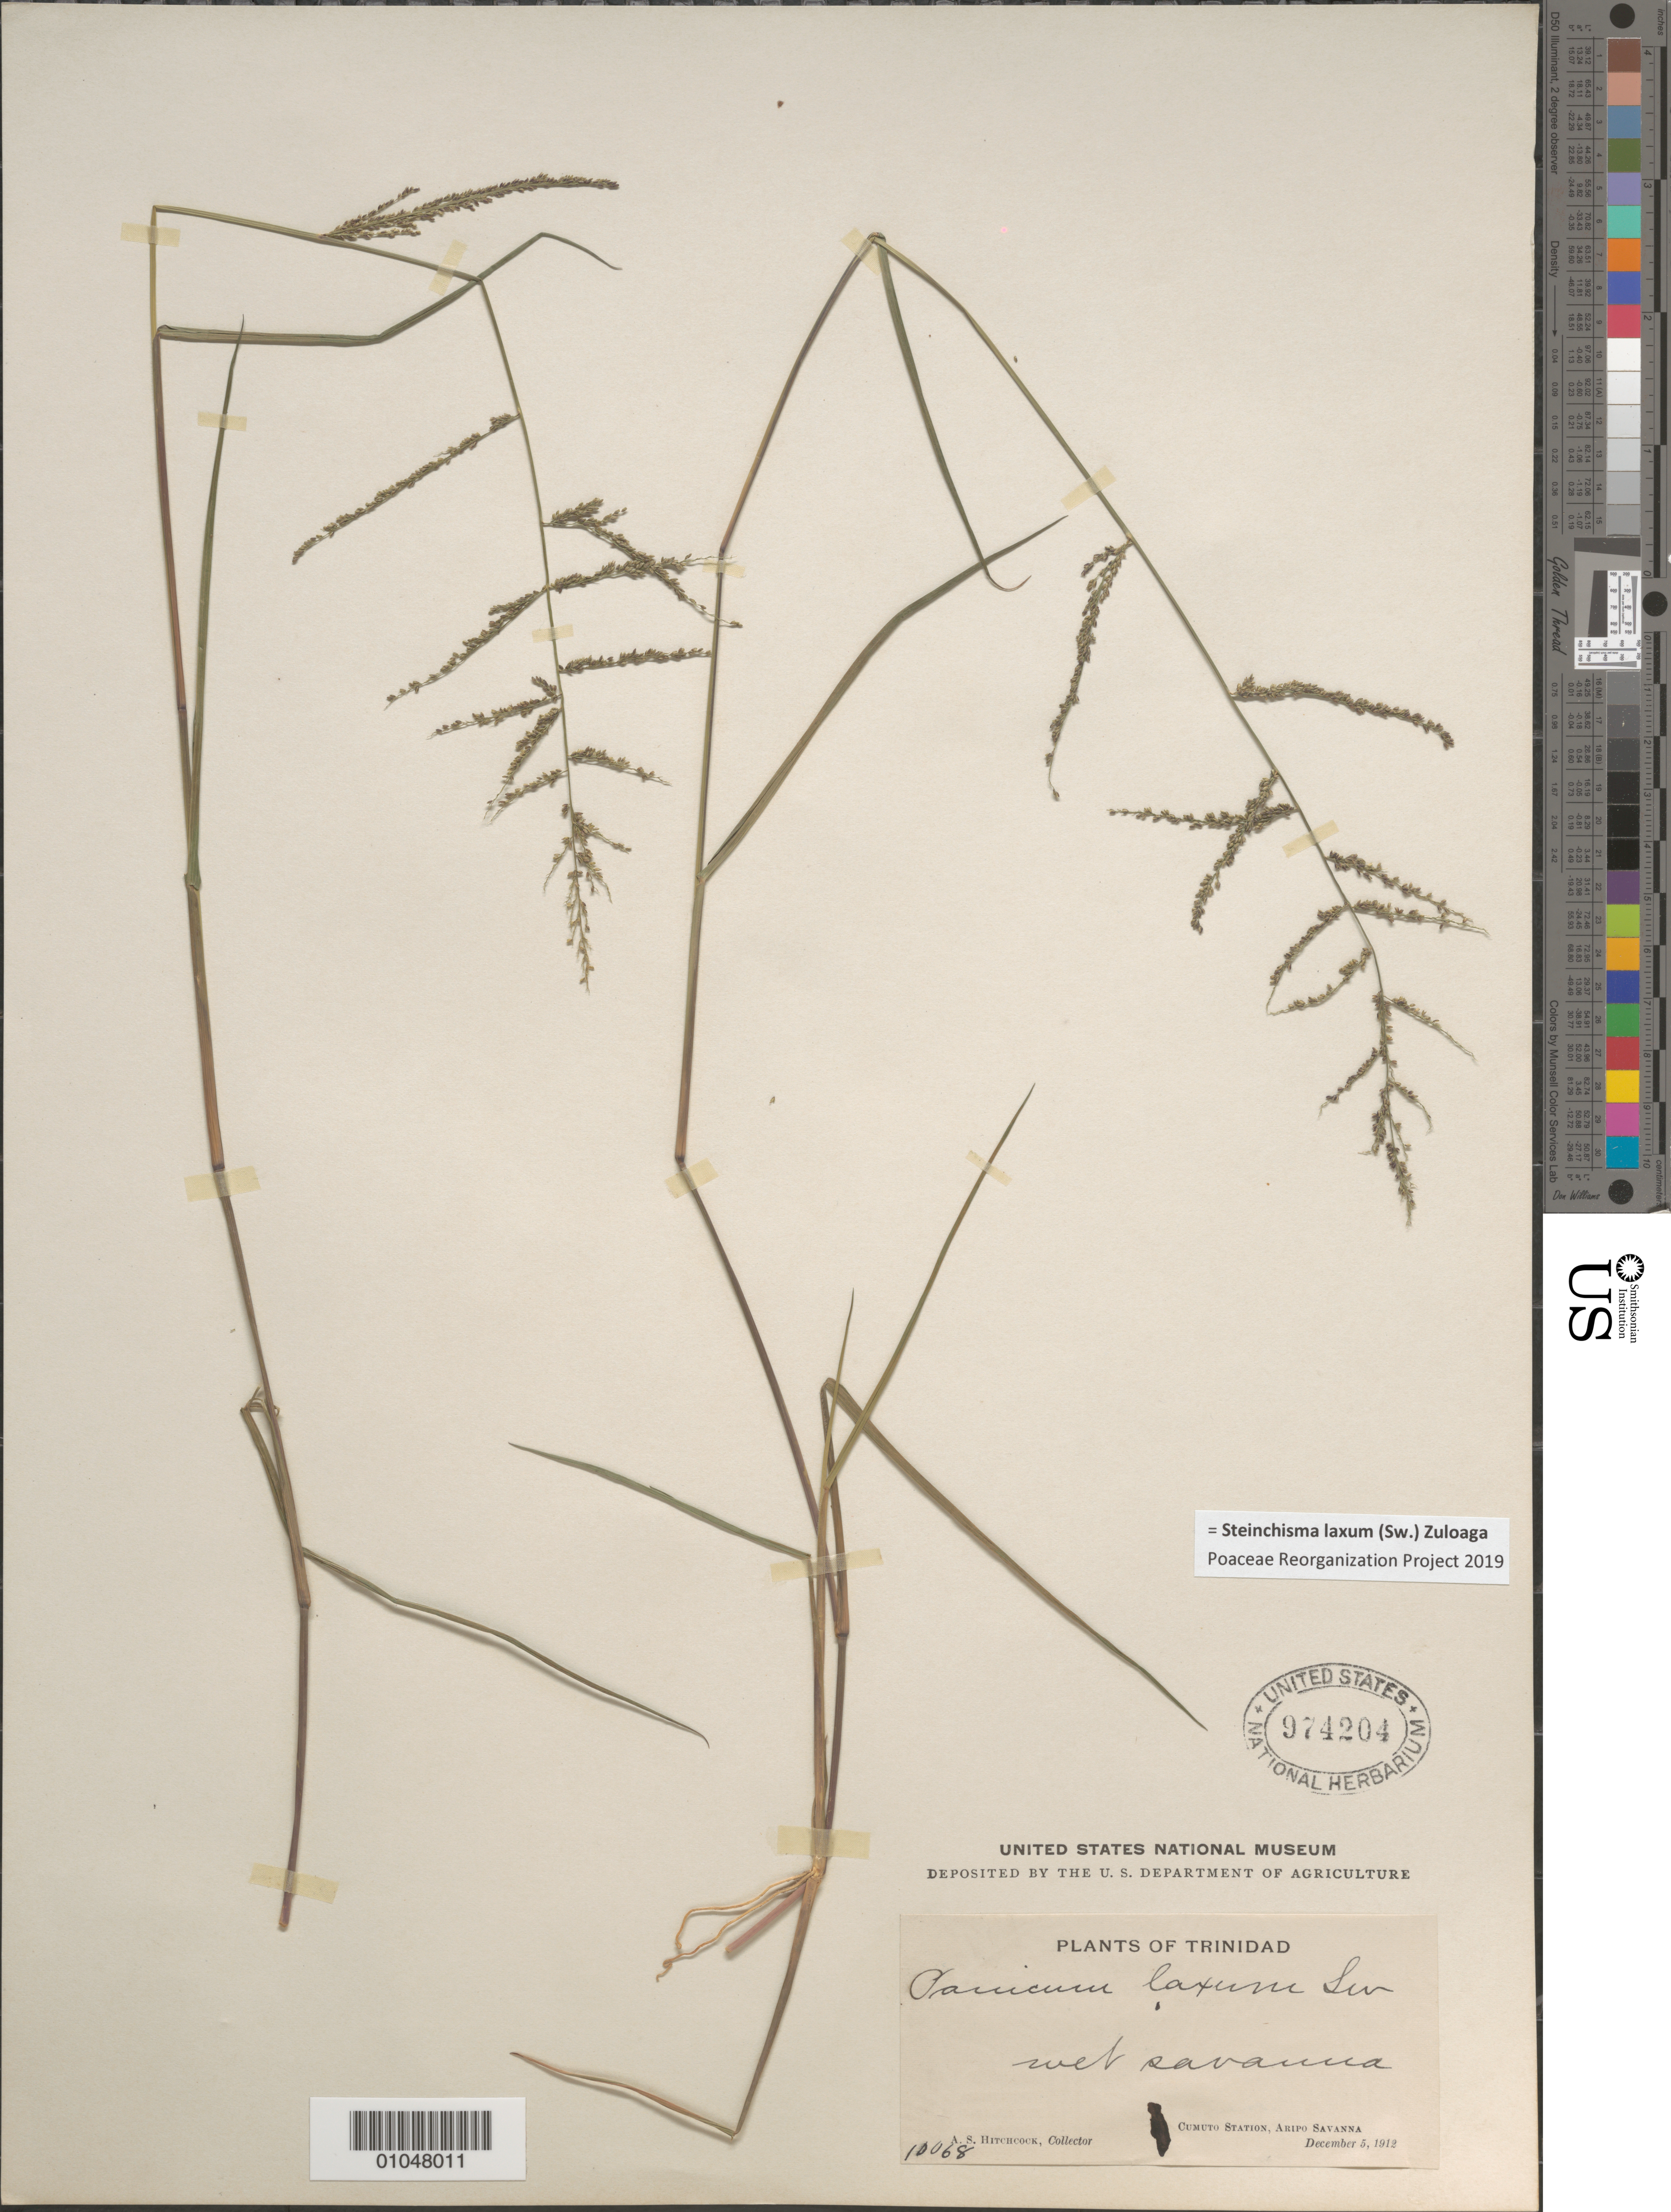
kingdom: Plantae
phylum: Tracheophyta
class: Liliopsida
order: Poales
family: Poaceae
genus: Panicum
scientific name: Panicum laxum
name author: Sw.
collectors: A. S. Hitchcock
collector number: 10068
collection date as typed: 05 Dec 1912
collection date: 1912-12-05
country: Trinidad and Tobago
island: Trinidad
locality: Cumuto Stn., Aripo savanna, wet savanna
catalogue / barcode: US 974204